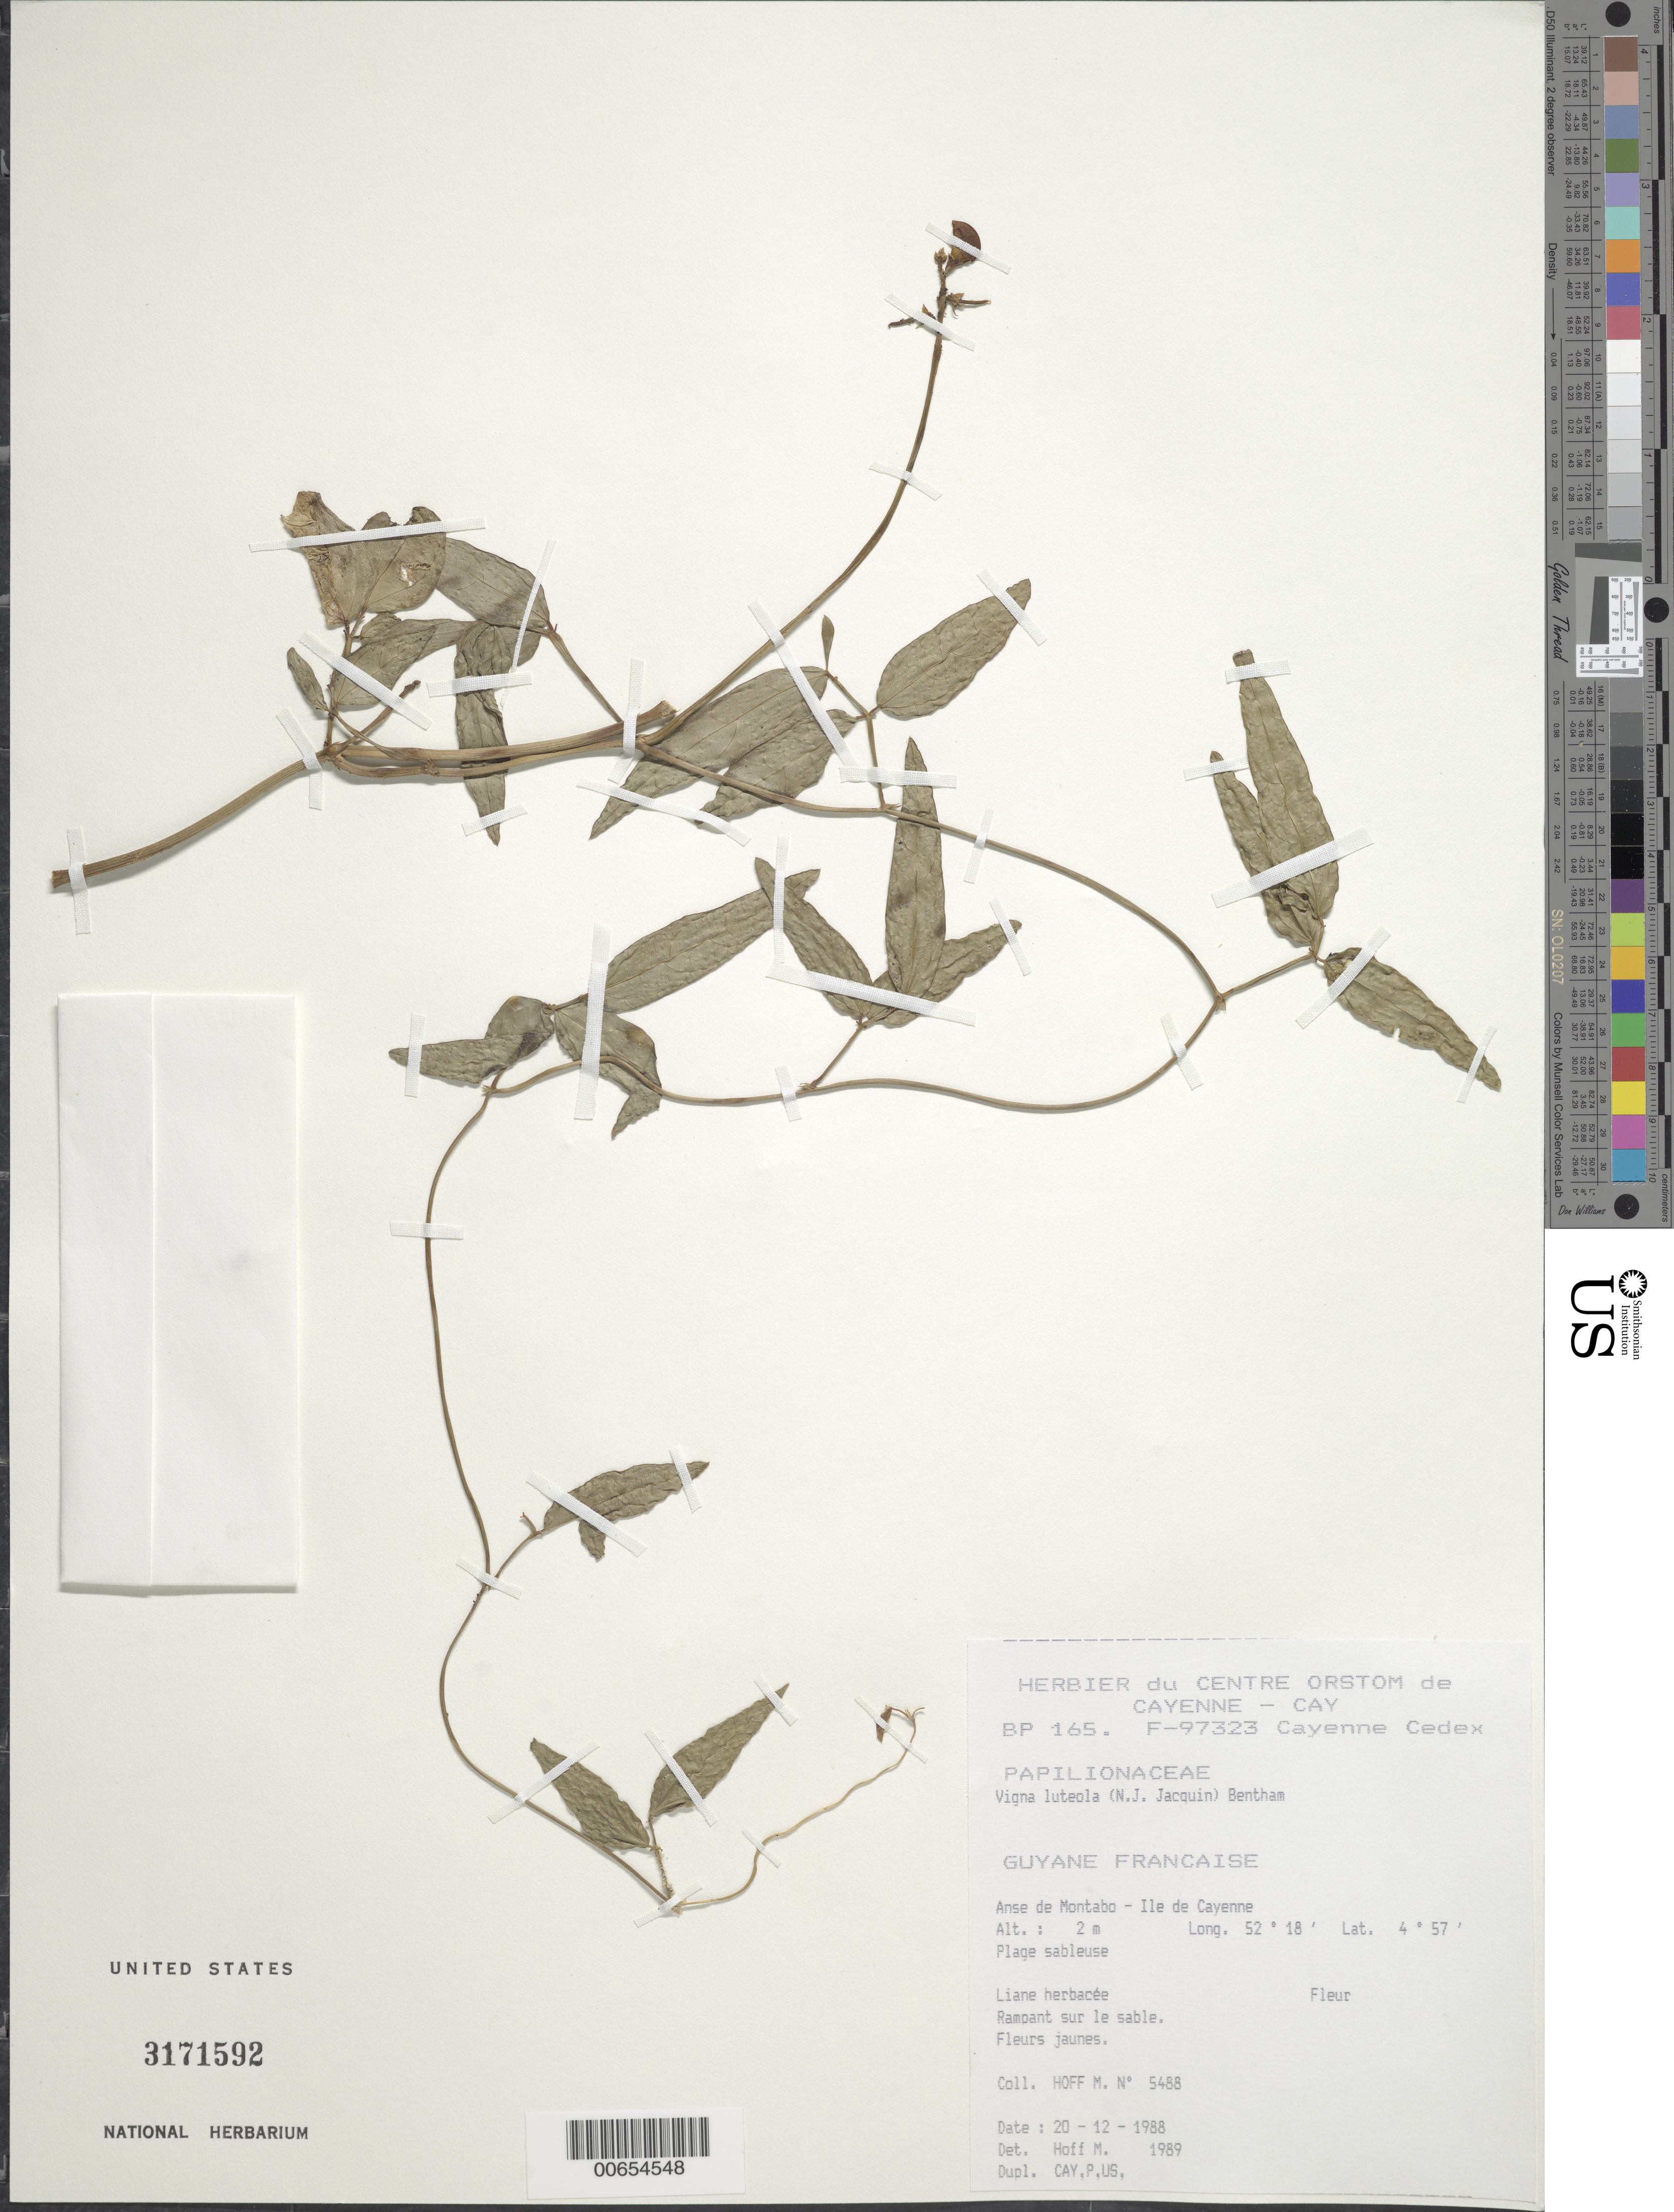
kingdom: Plantae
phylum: Tracheophyta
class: Magnoliopsida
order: Fabales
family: Fabaceae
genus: Vigna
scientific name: Vigna luteola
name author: (Jacq.) Benth.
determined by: Hoff, M.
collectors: M. Hoff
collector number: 5488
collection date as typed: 20-Dec-88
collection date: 1988-12-20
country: French Guiana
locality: Ile de Cayenne, Anse de Montabo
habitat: Sandy beach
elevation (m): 2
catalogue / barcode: US 3171592